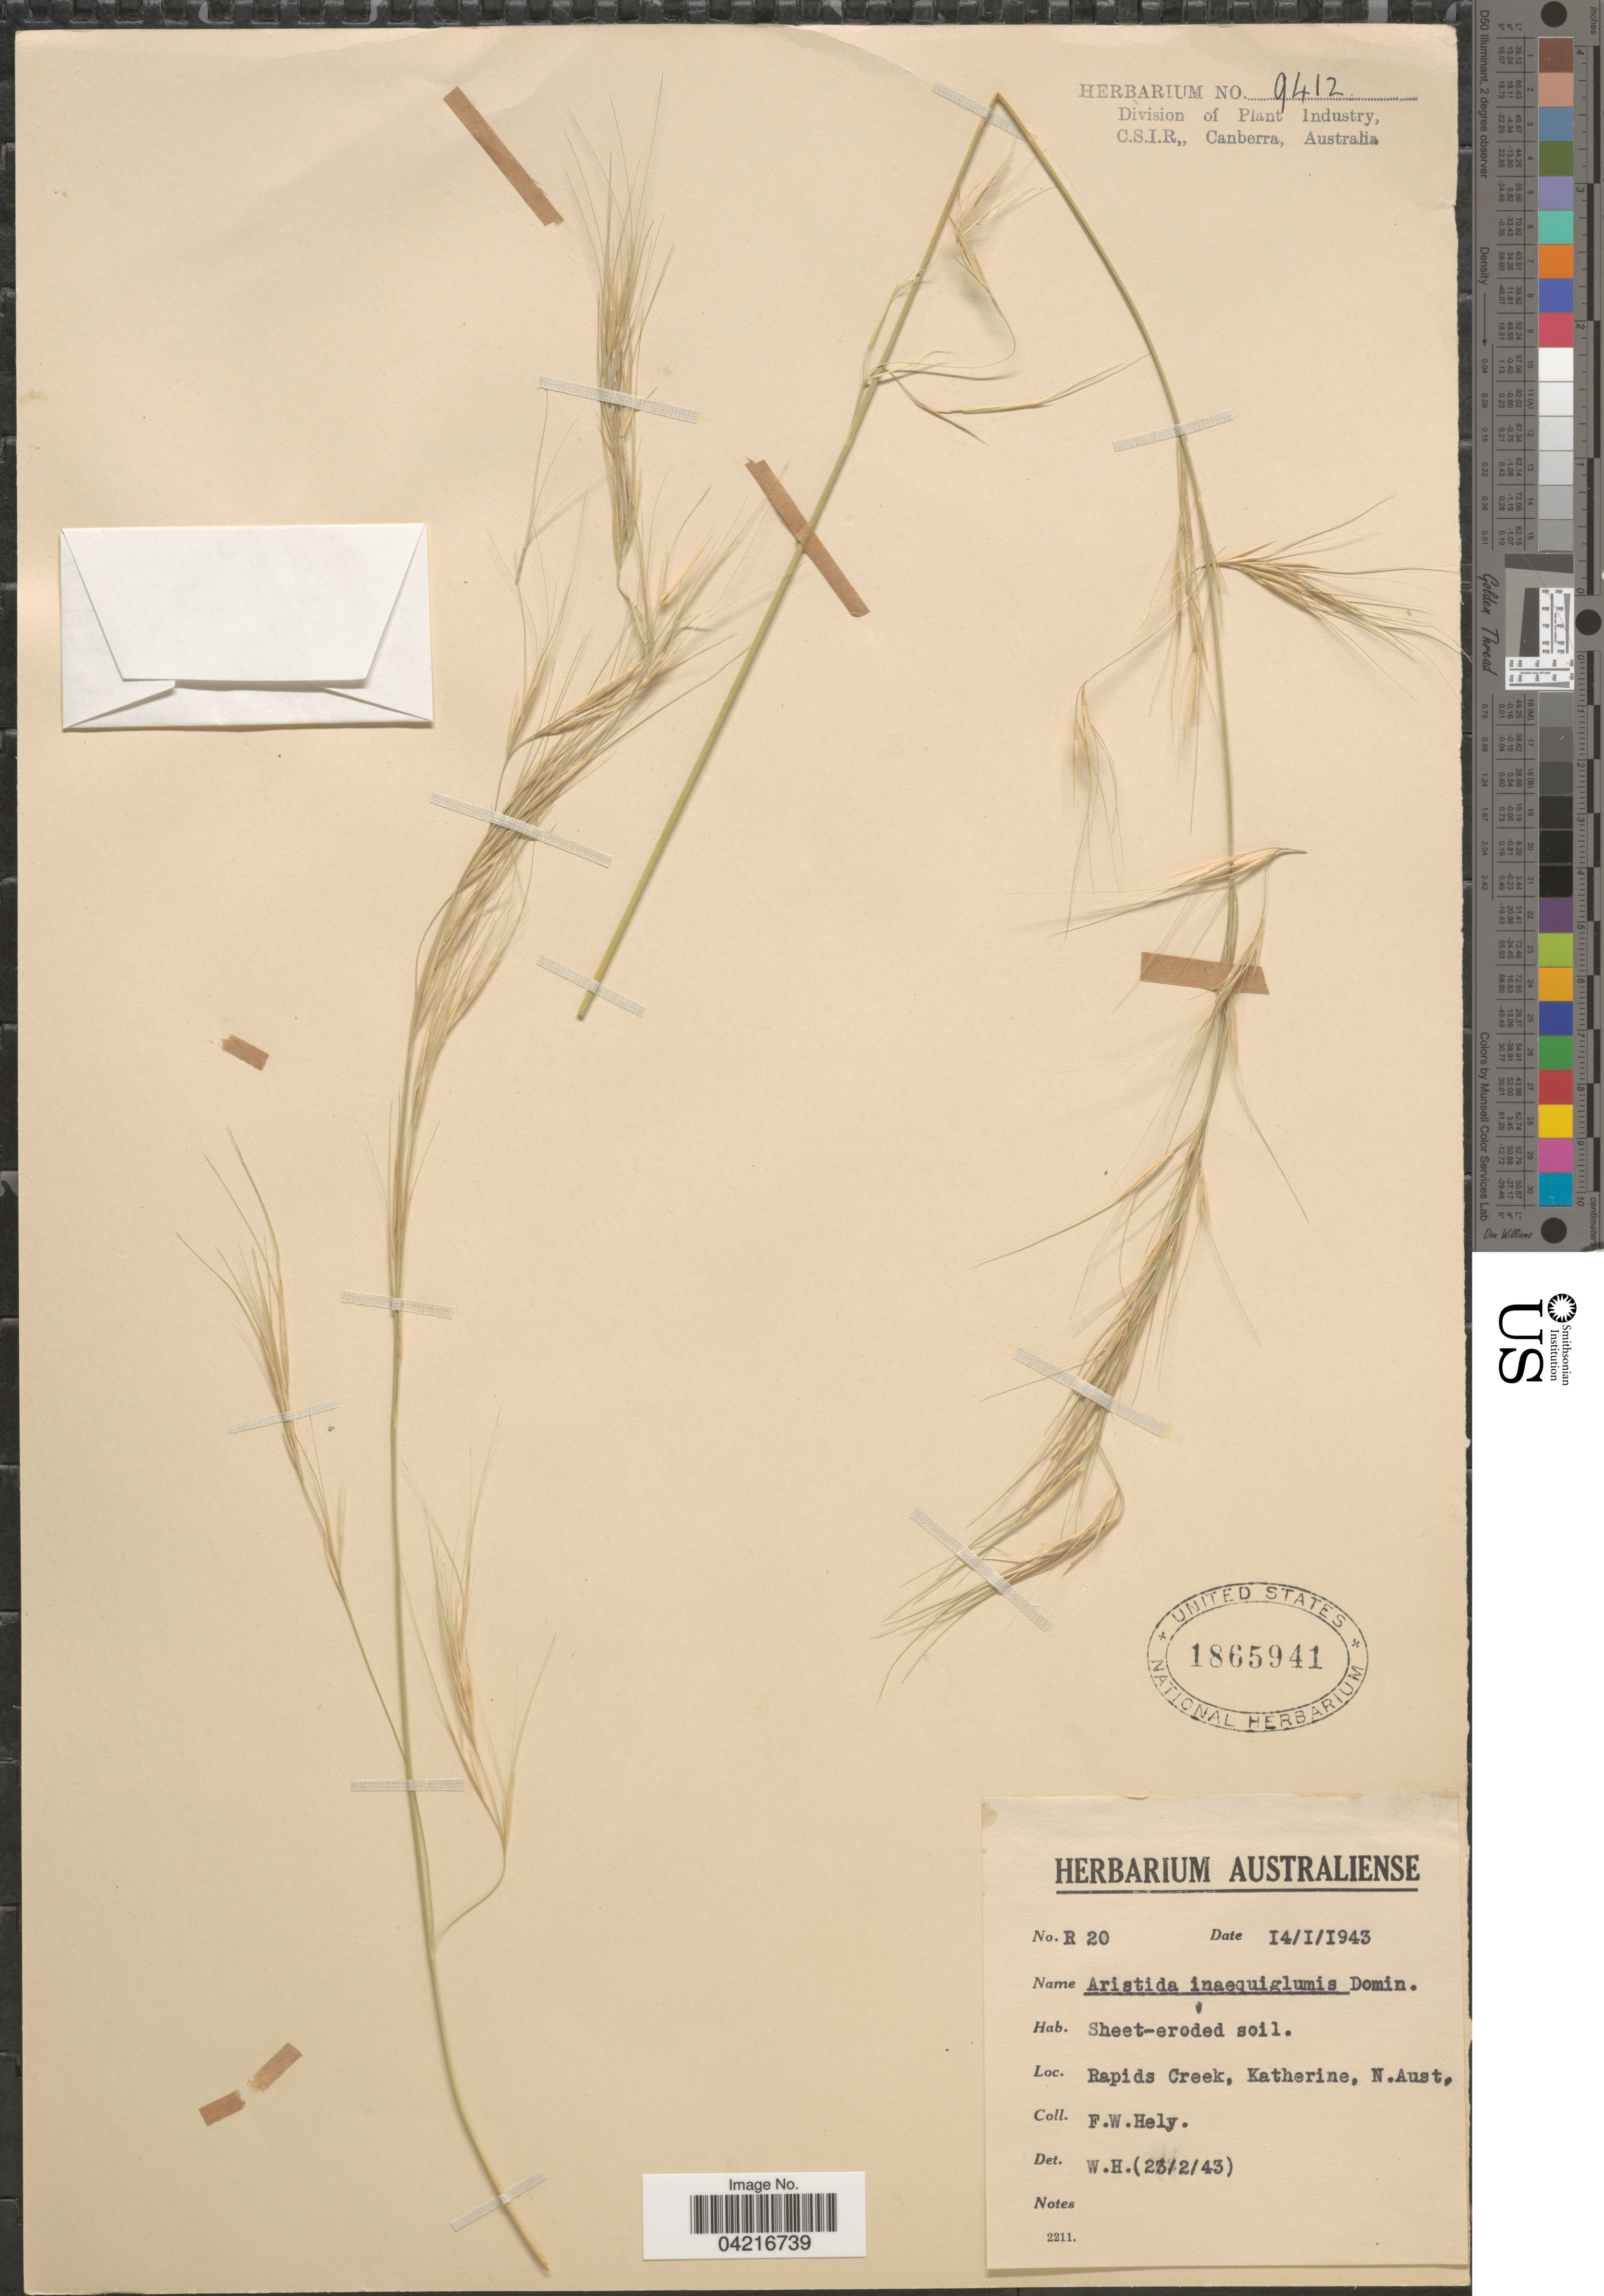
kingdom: Plantae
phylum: Tracheophyta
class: Liliopsida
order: Poales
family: Poaceae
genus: Aristida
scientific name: Aristida inaequiglumis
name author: Domin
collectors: F. Hely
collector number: R20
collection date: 1943-01-14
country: Australia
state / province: Northern Territory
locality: Rapids Creek, Katherine, N. Aust.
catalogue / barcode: US 1865941